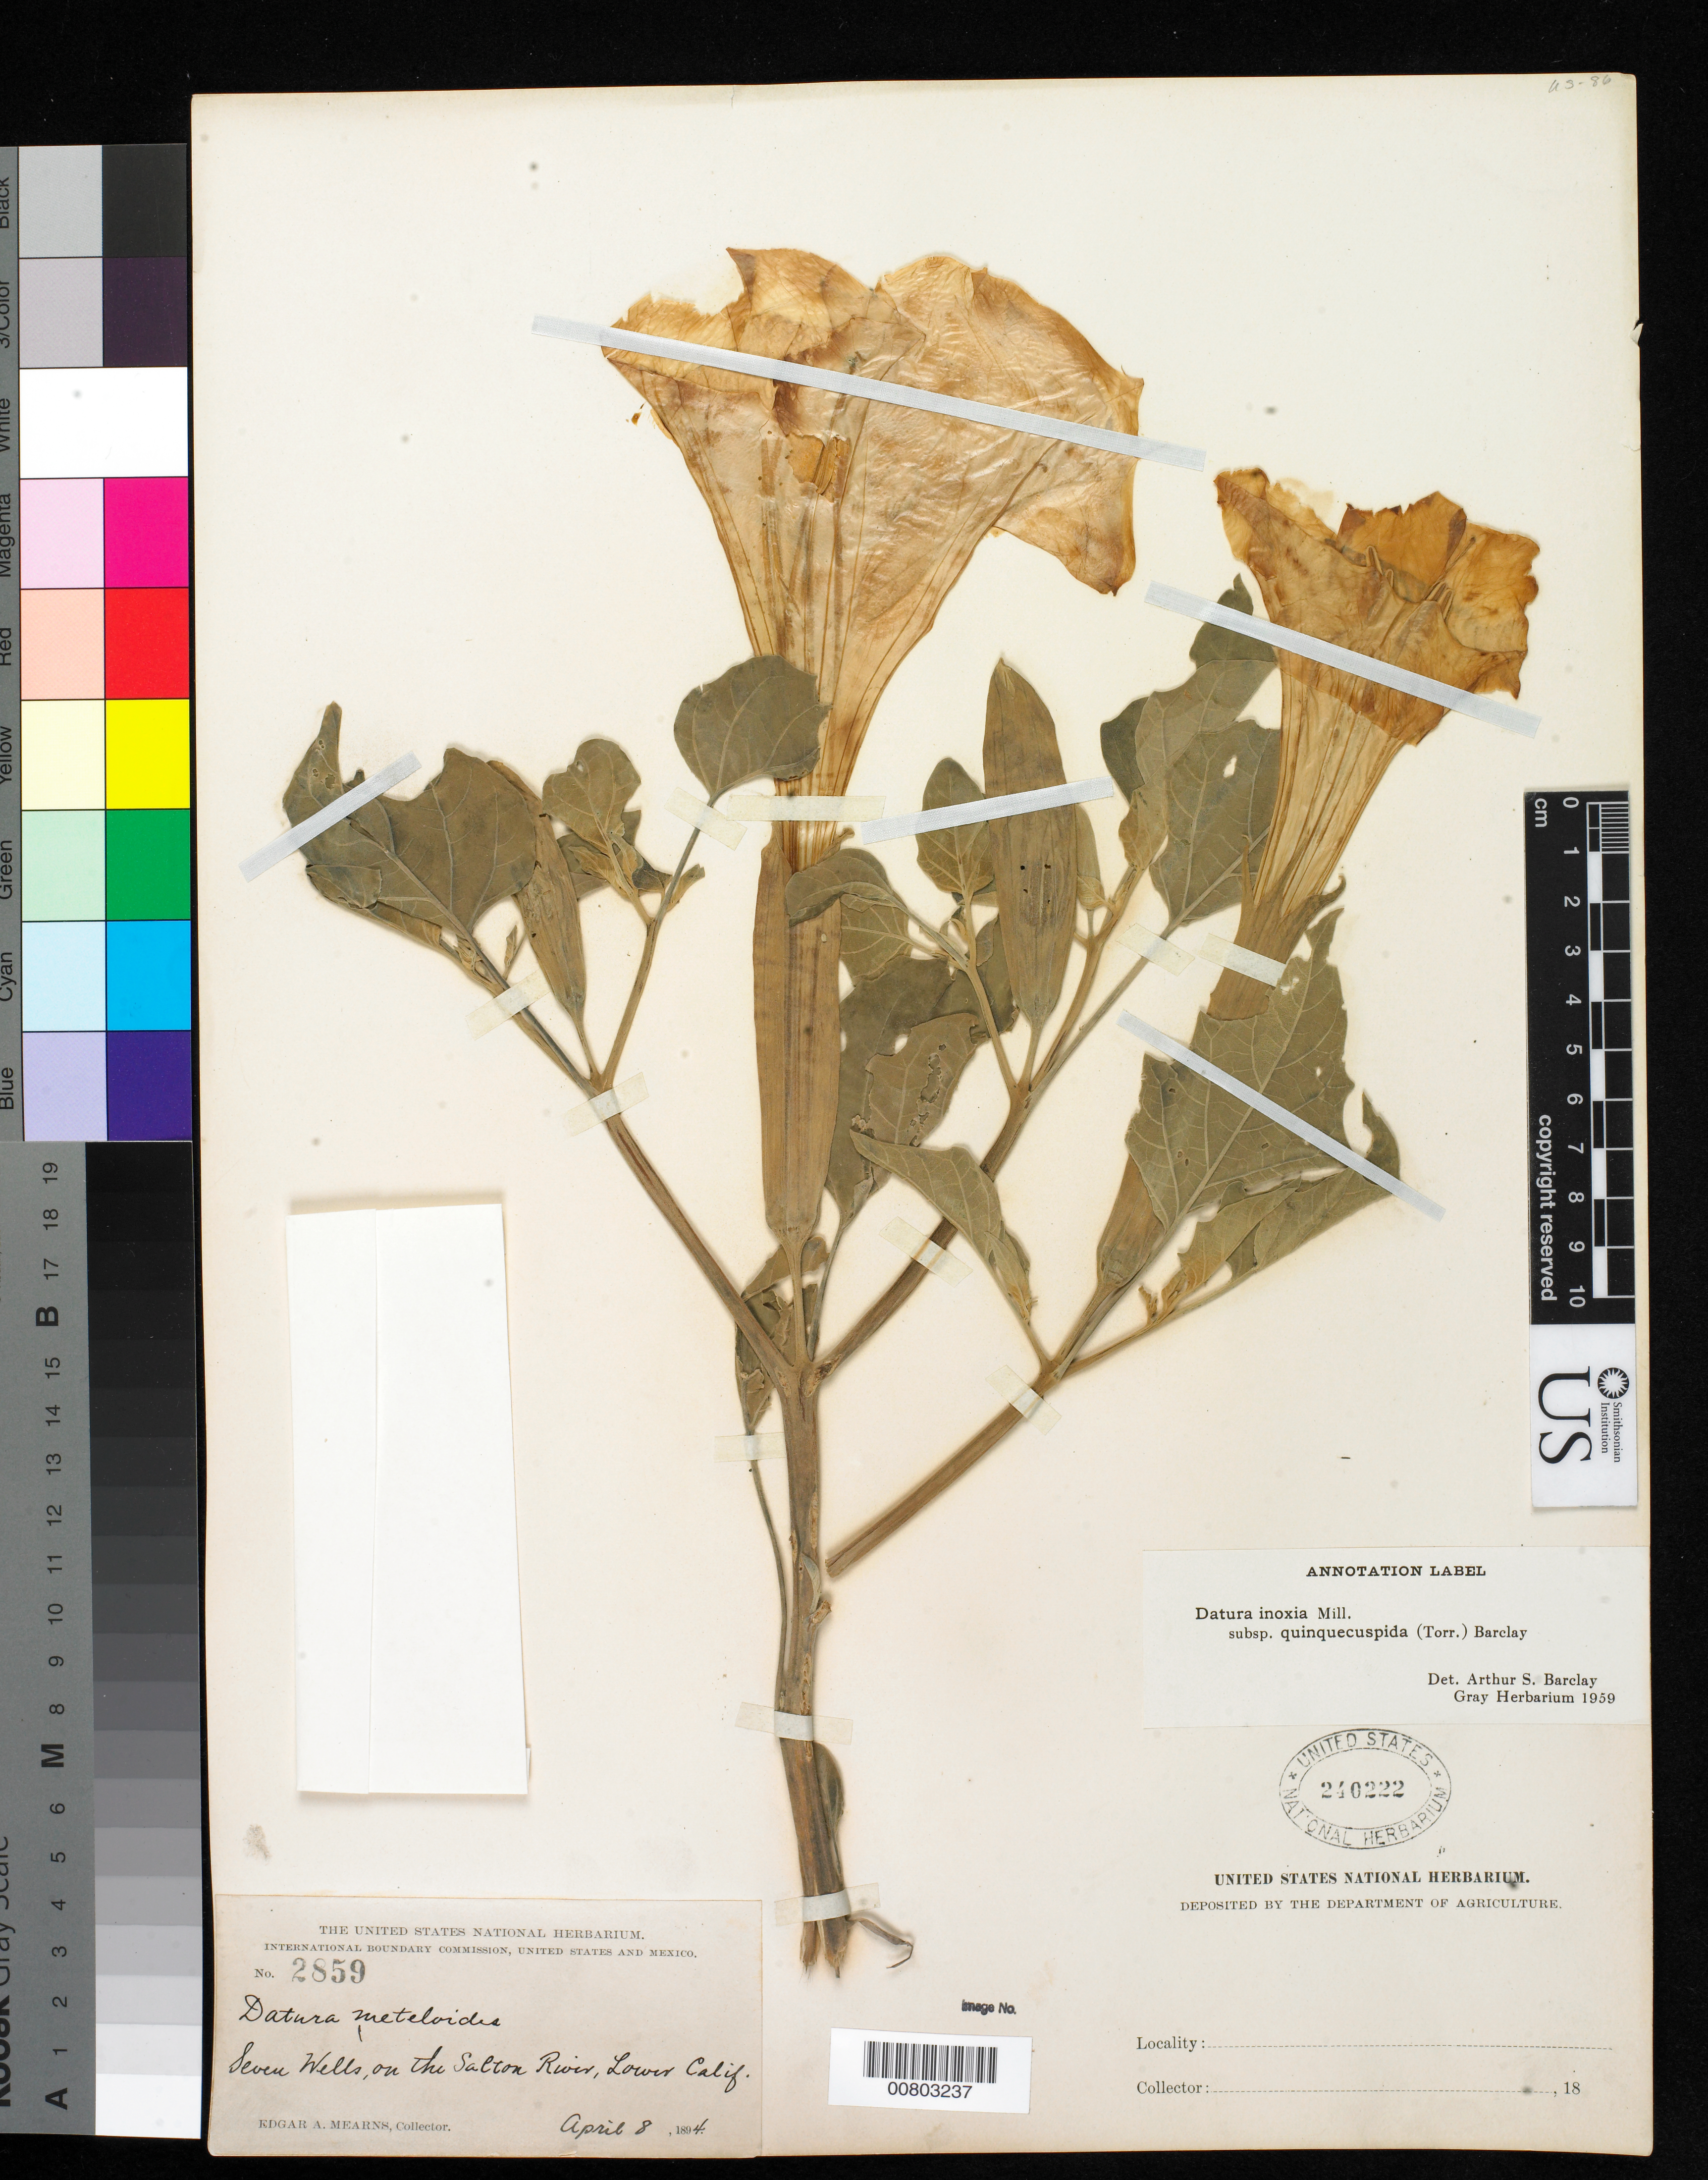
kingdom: Plantae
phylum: Tracheophyta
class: Magnoliopsida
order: Solanales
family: Solanaceae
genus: Datura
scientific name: Datura innoxia subsp. quinquecuspidata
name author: (Torr.) A.S. Barclay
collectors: E. A. Mearns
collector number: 2859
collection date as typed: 08 Apr 1894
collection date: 1894-04-08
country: Mexico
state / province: Baja California Norte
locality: Seven Wells on the Salton River, Lower California.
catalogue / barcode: US 240222